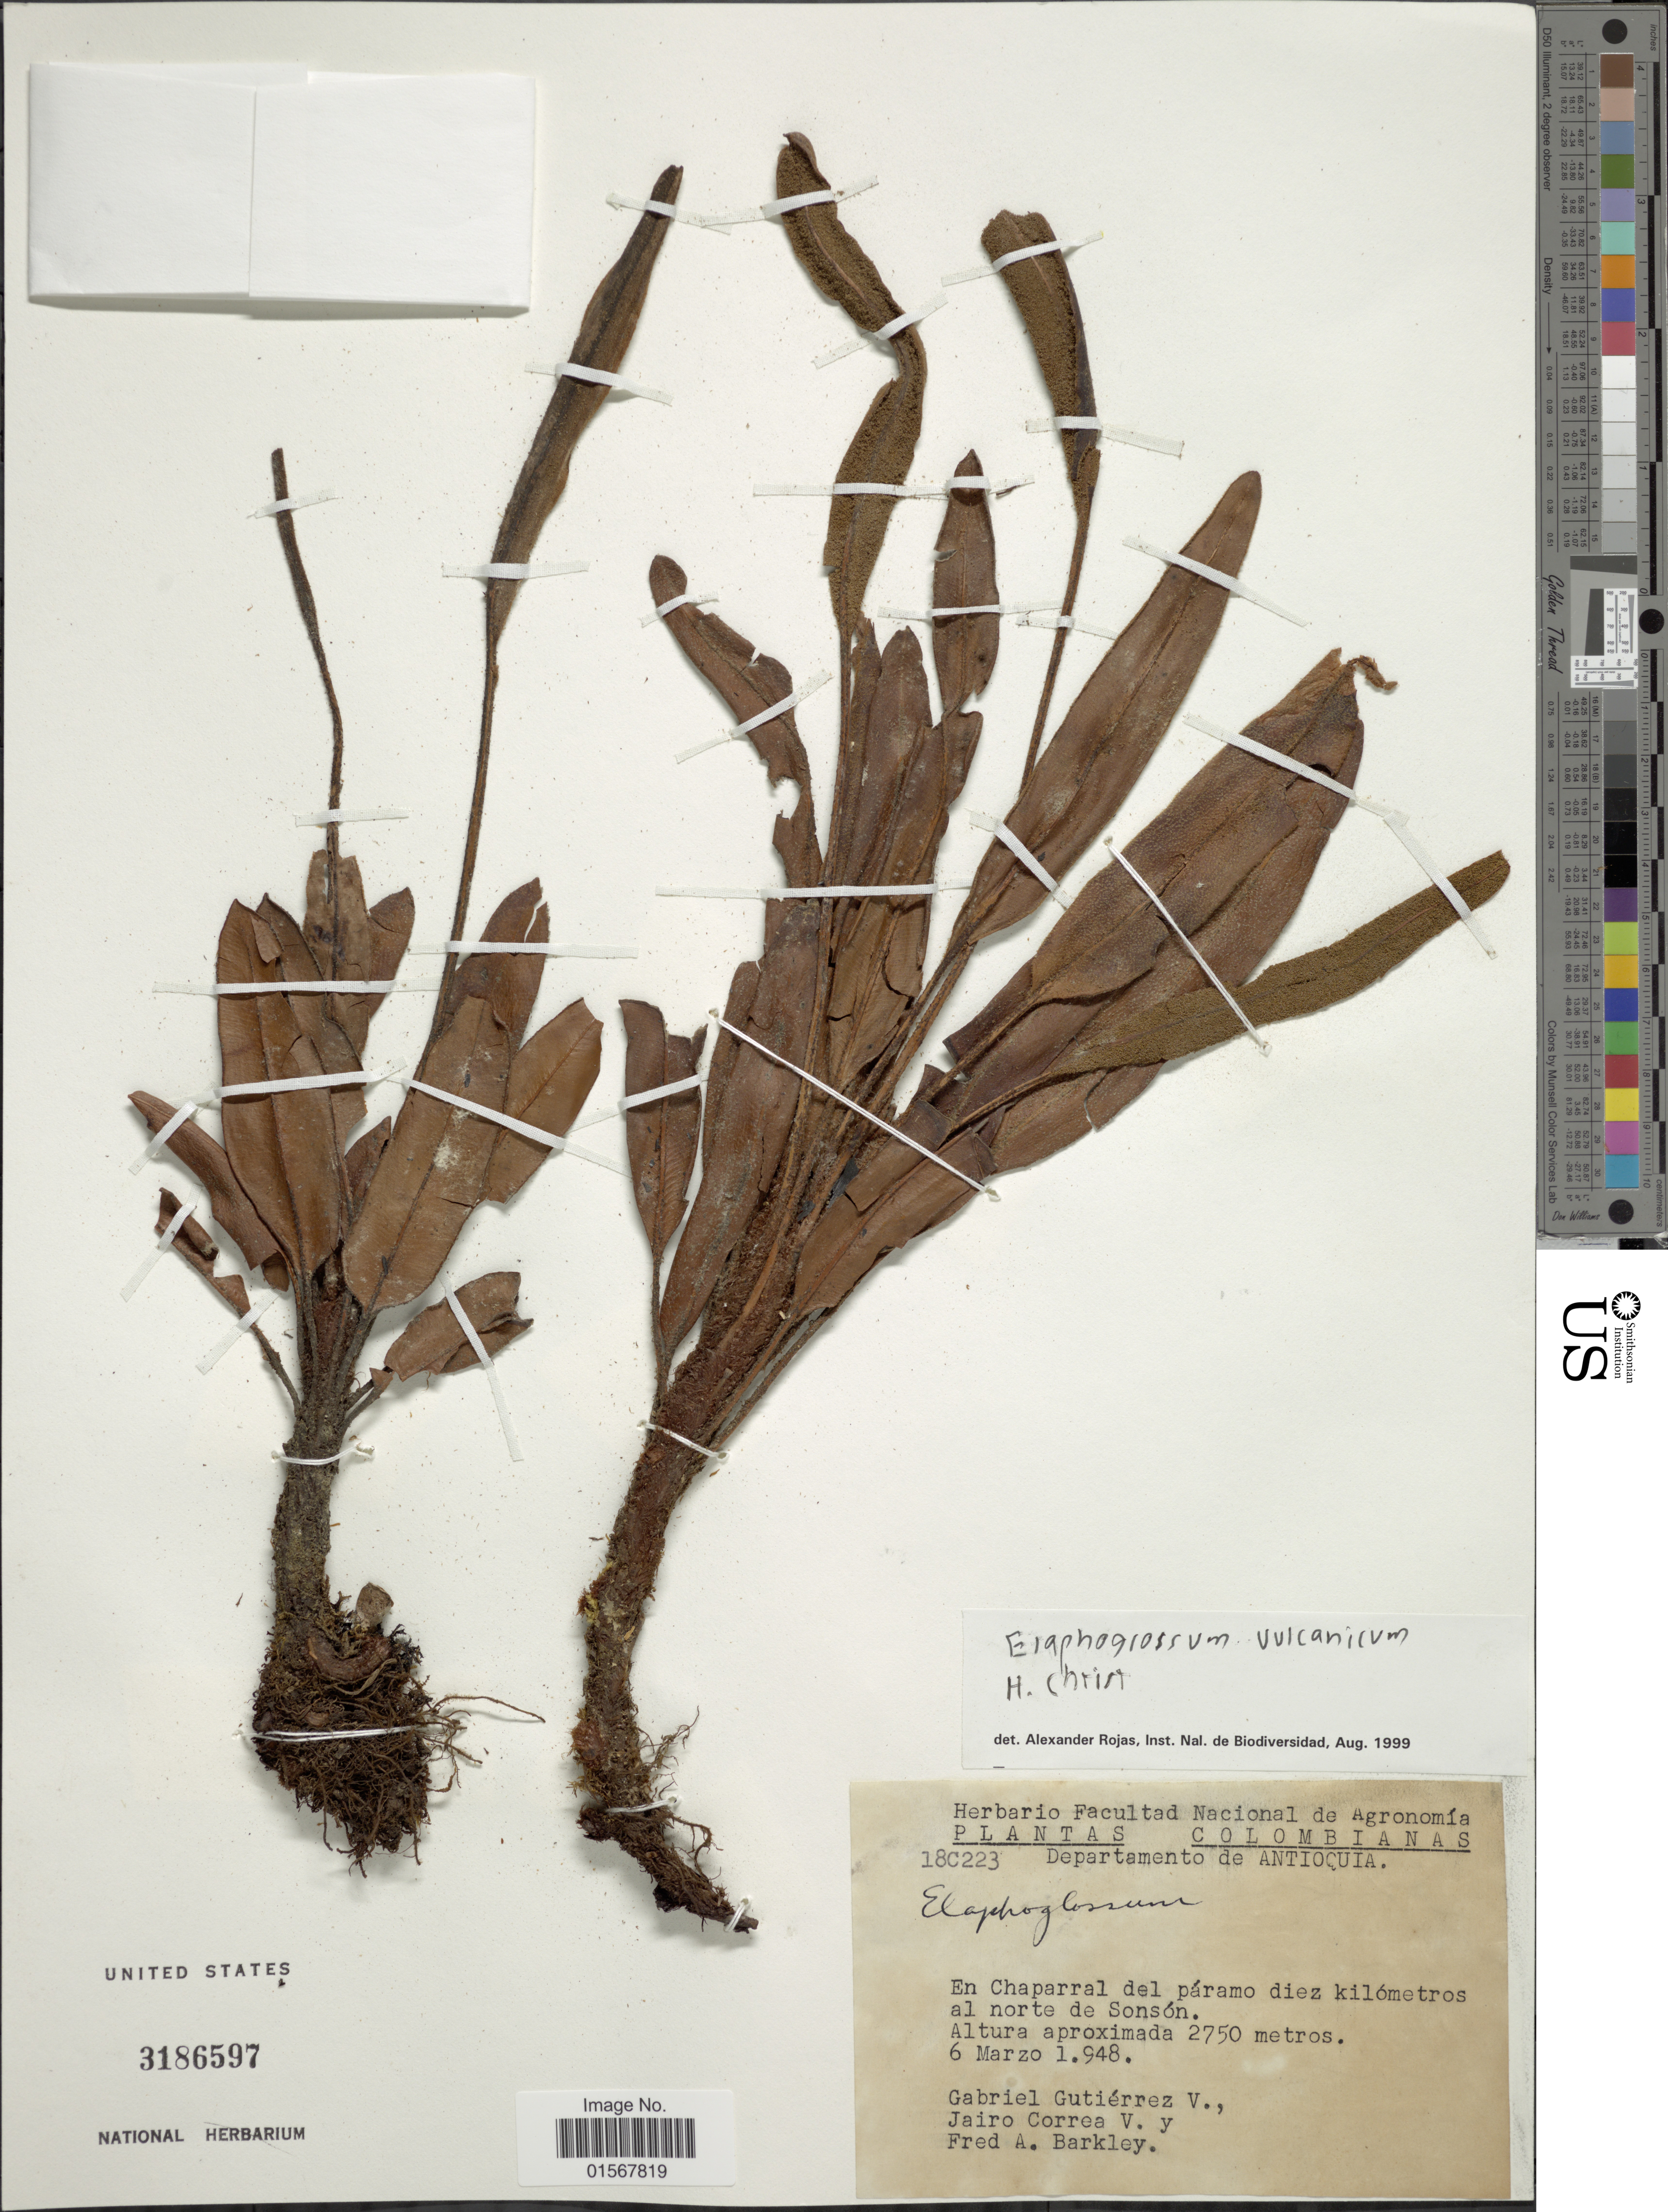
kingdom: Plantae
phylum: Tracheophyta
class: Polypodiopsida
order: Polypodiales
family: Dryopteridaceae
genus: Elaphoglossum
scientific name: Elaphoglossum vulcanicum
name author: Christ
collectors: G. Gutiérrez V., J. Correa & F. A. Barkley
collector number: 18c223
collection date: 1948-03-06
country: Colombia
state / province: Antioquia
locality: Departamento de Antioquia, En Chaparral del paramo diez kilometros al norte de Sonson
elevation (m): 2750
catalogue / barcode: US 3186597